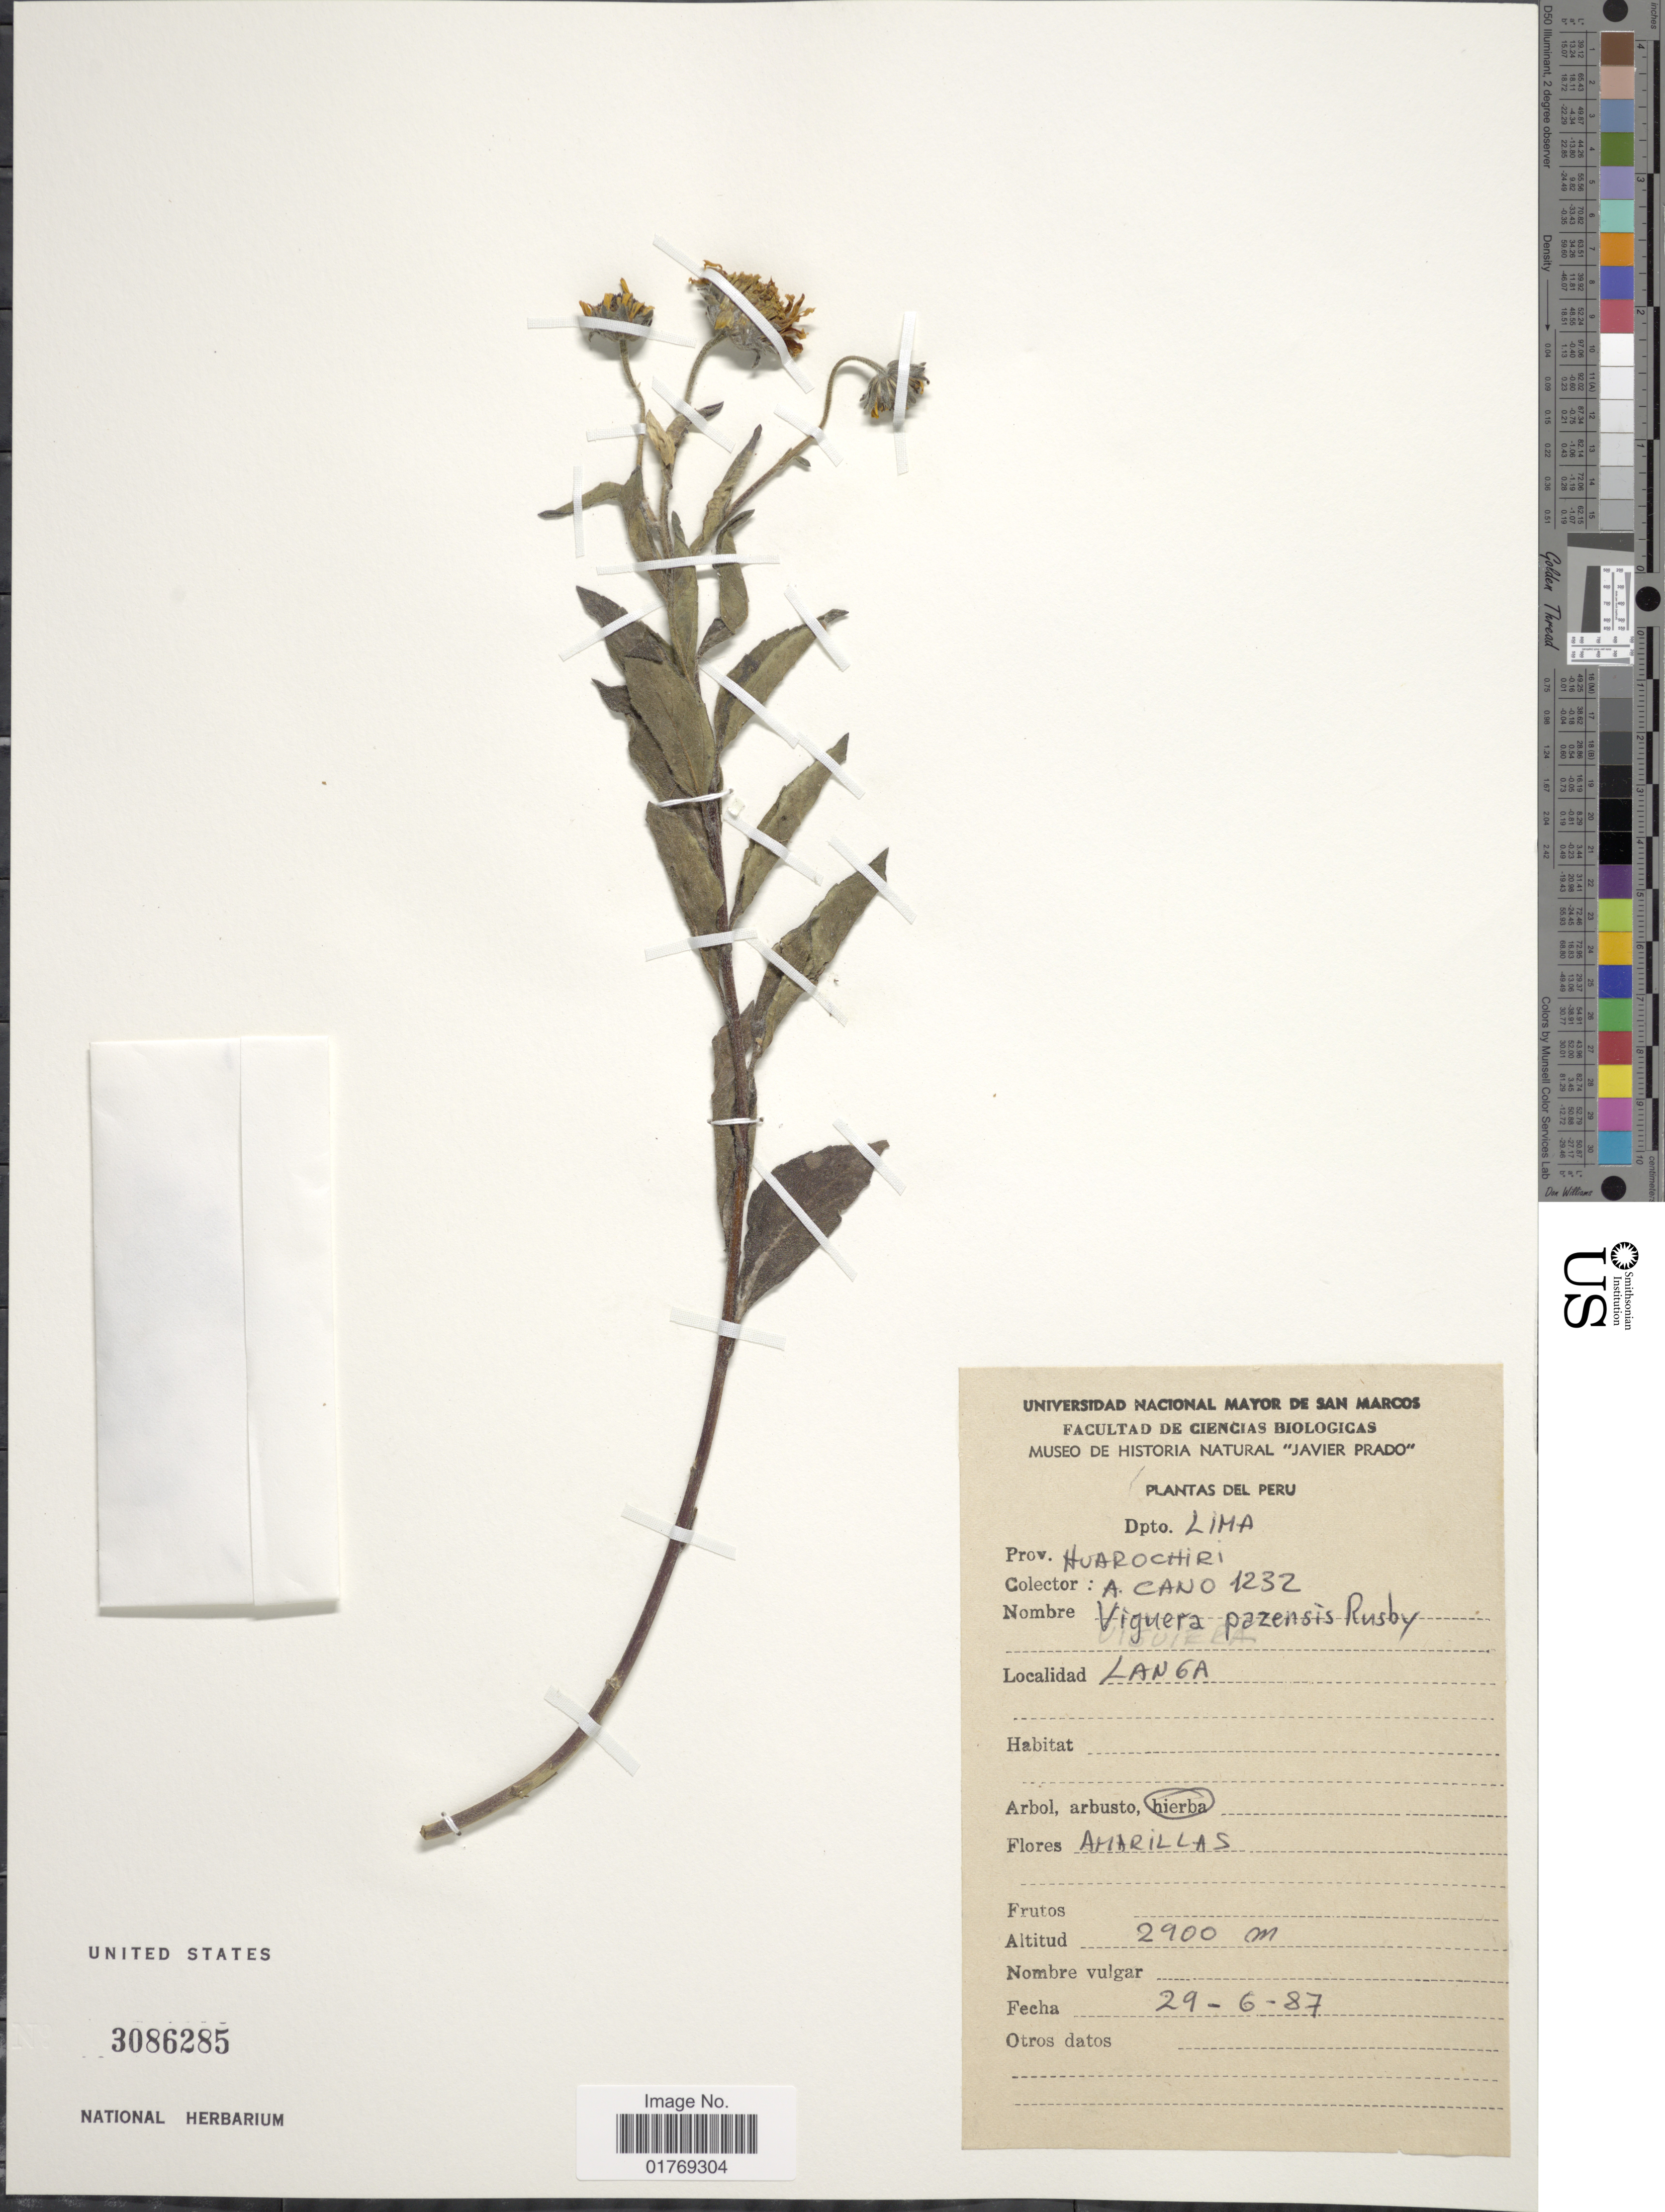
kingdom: Plantae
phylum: Tracheophyta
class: Magnoliopsida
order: Asterales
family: Asteraceae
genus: Viguiera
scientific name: Viguiera sp.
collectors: A. Cano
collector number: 1232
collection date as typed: Transcribed d/m/y: 29/6/87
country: Peru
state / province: Lima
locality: Dpto. Lima. Prov. Huarochiri. Langa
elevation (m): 2900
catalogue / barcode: US 3086285